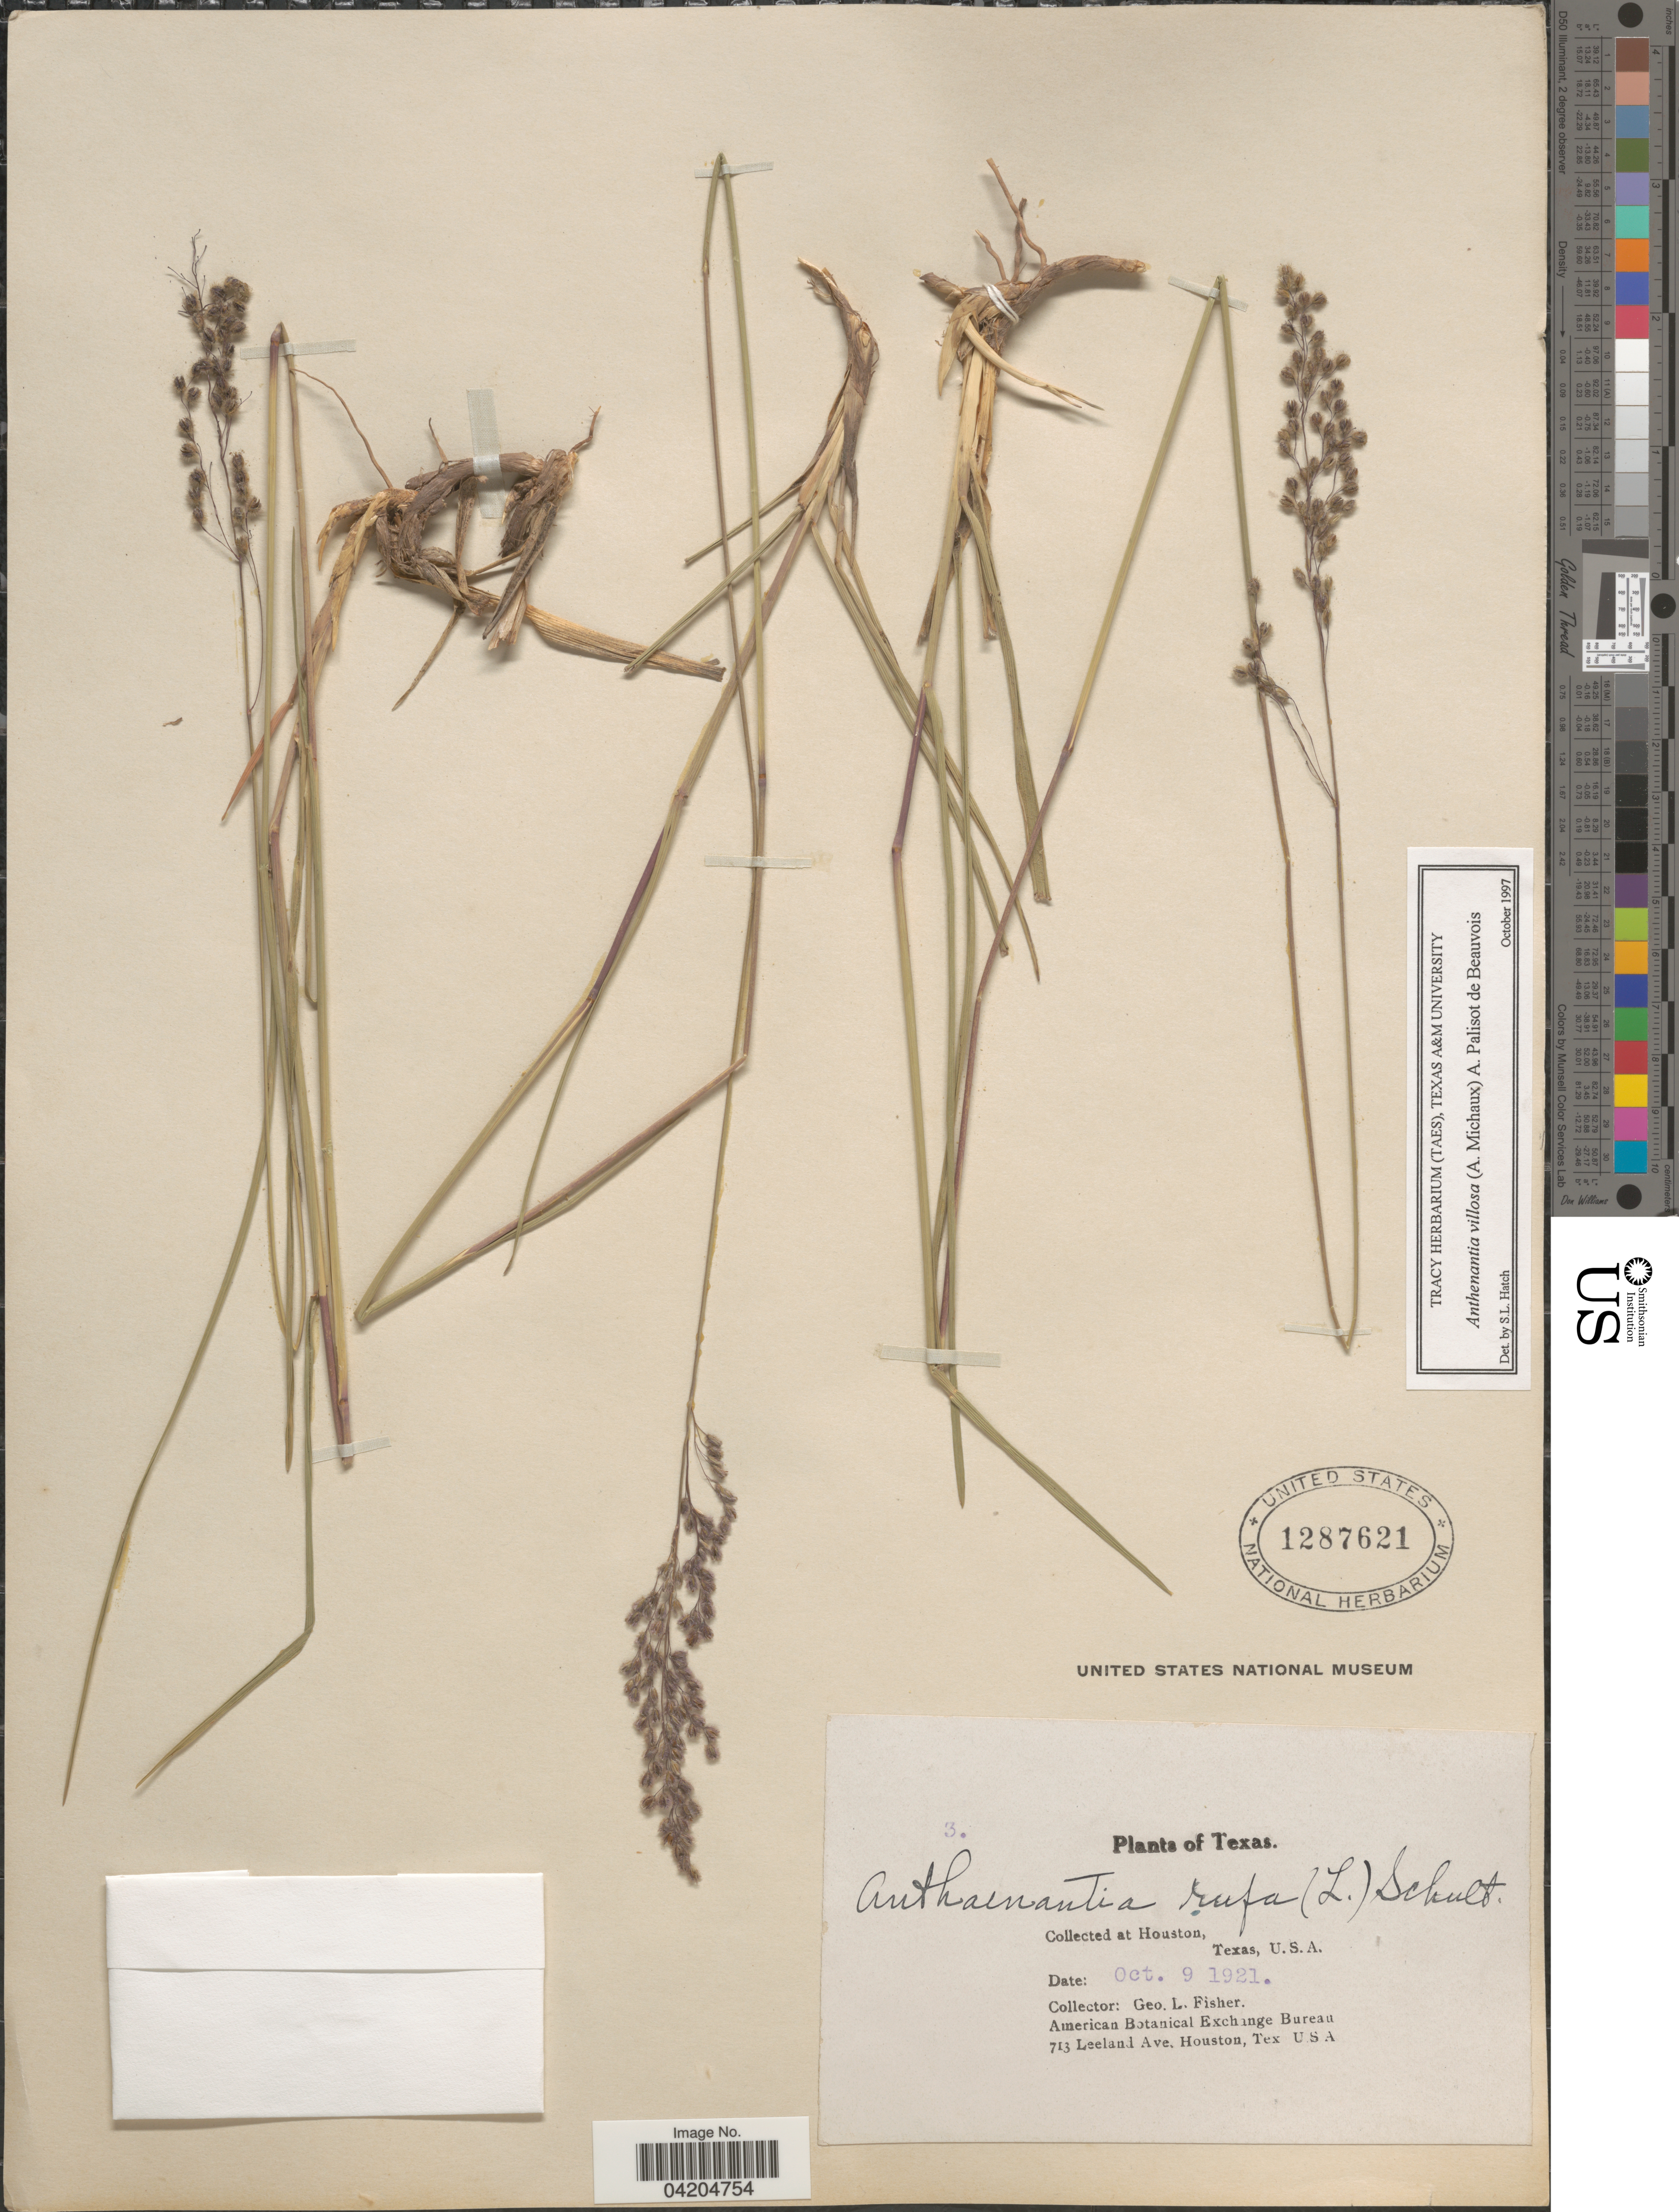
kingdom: Plantae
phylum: Tracheophyta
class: Liliopsida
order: Poales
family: Poaceae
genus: Anthaenantia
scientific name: Anthaenantia villosa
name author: (Michx.) P. Beauv.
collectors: G. L. Fisher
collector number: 3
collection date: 1921-10-09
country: United States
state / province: Texas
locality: Houston.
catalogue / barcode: US 1287621